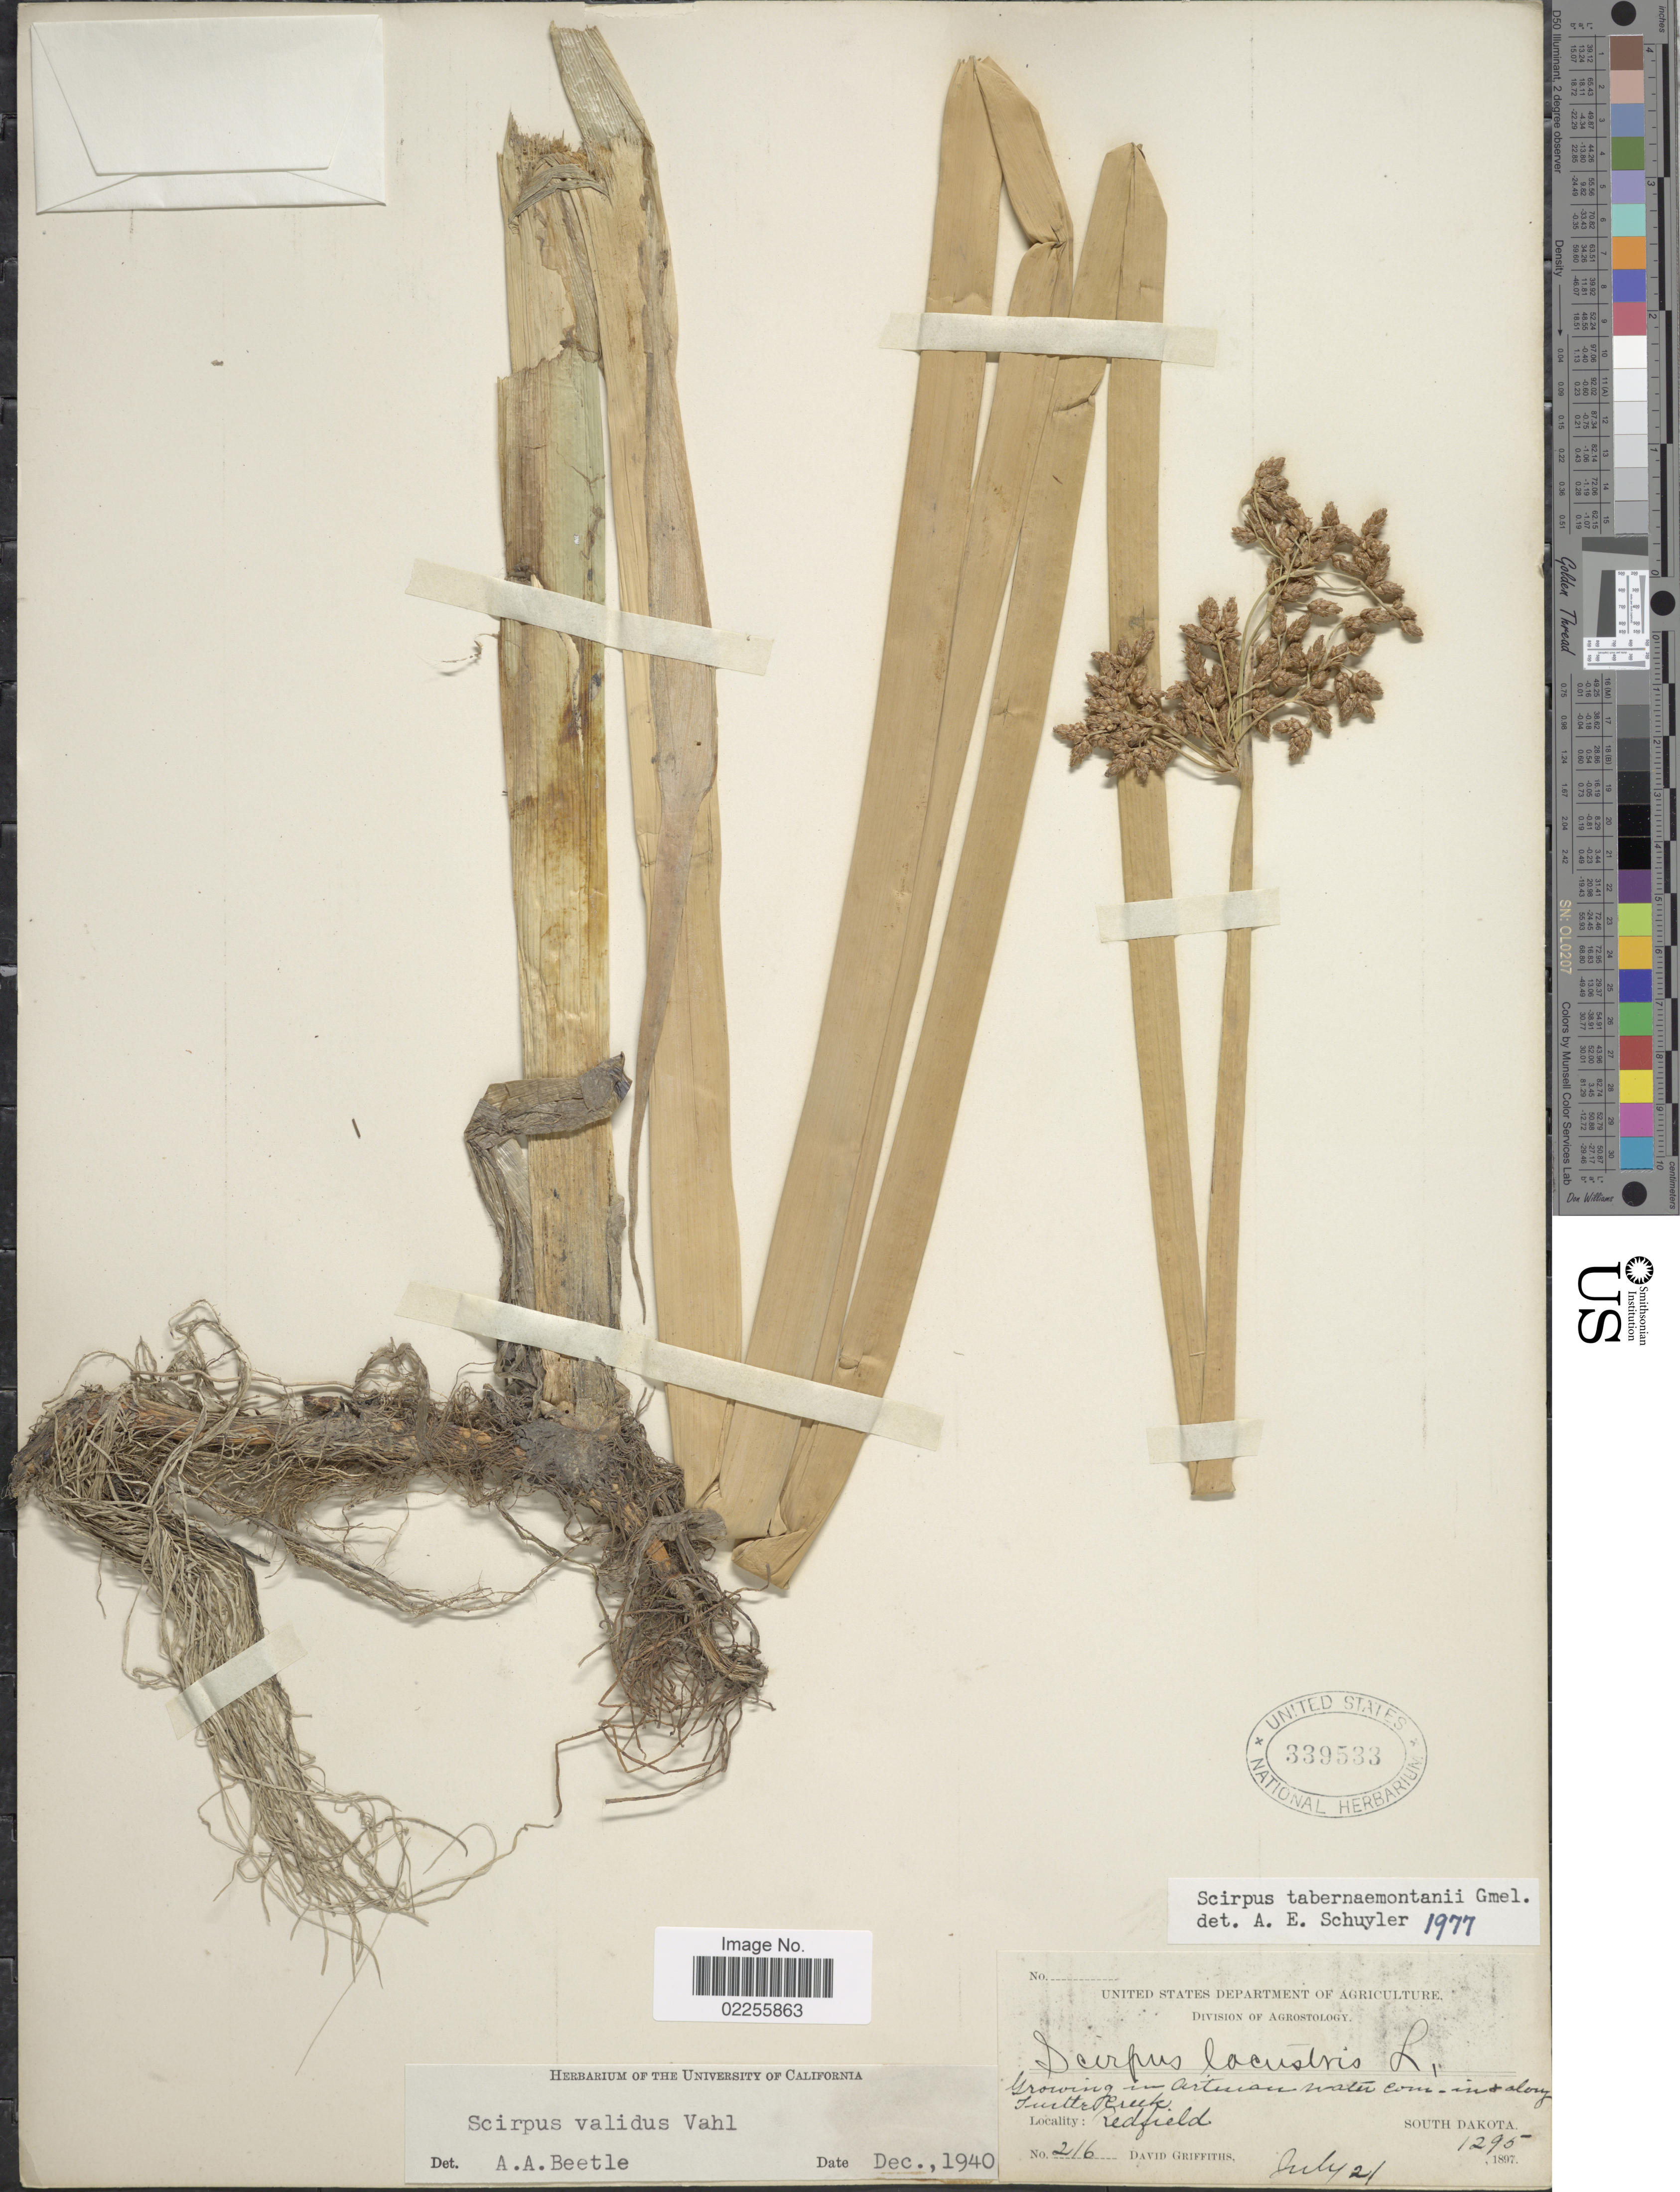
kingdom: Plantae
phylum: Tracheophyta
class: Liliopsida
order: Poales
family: Cyperaceae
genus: Schoenoplectus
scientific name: Schoenoplectus tabernaemontani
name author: (C.C. Gmel.) Palla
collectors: D. Griffiths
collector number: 216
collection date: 1897-07-21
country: United States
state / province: South Dakota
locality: In Artesian water com. in + along Turtle Creek, Redfield.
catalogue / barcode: US 339533